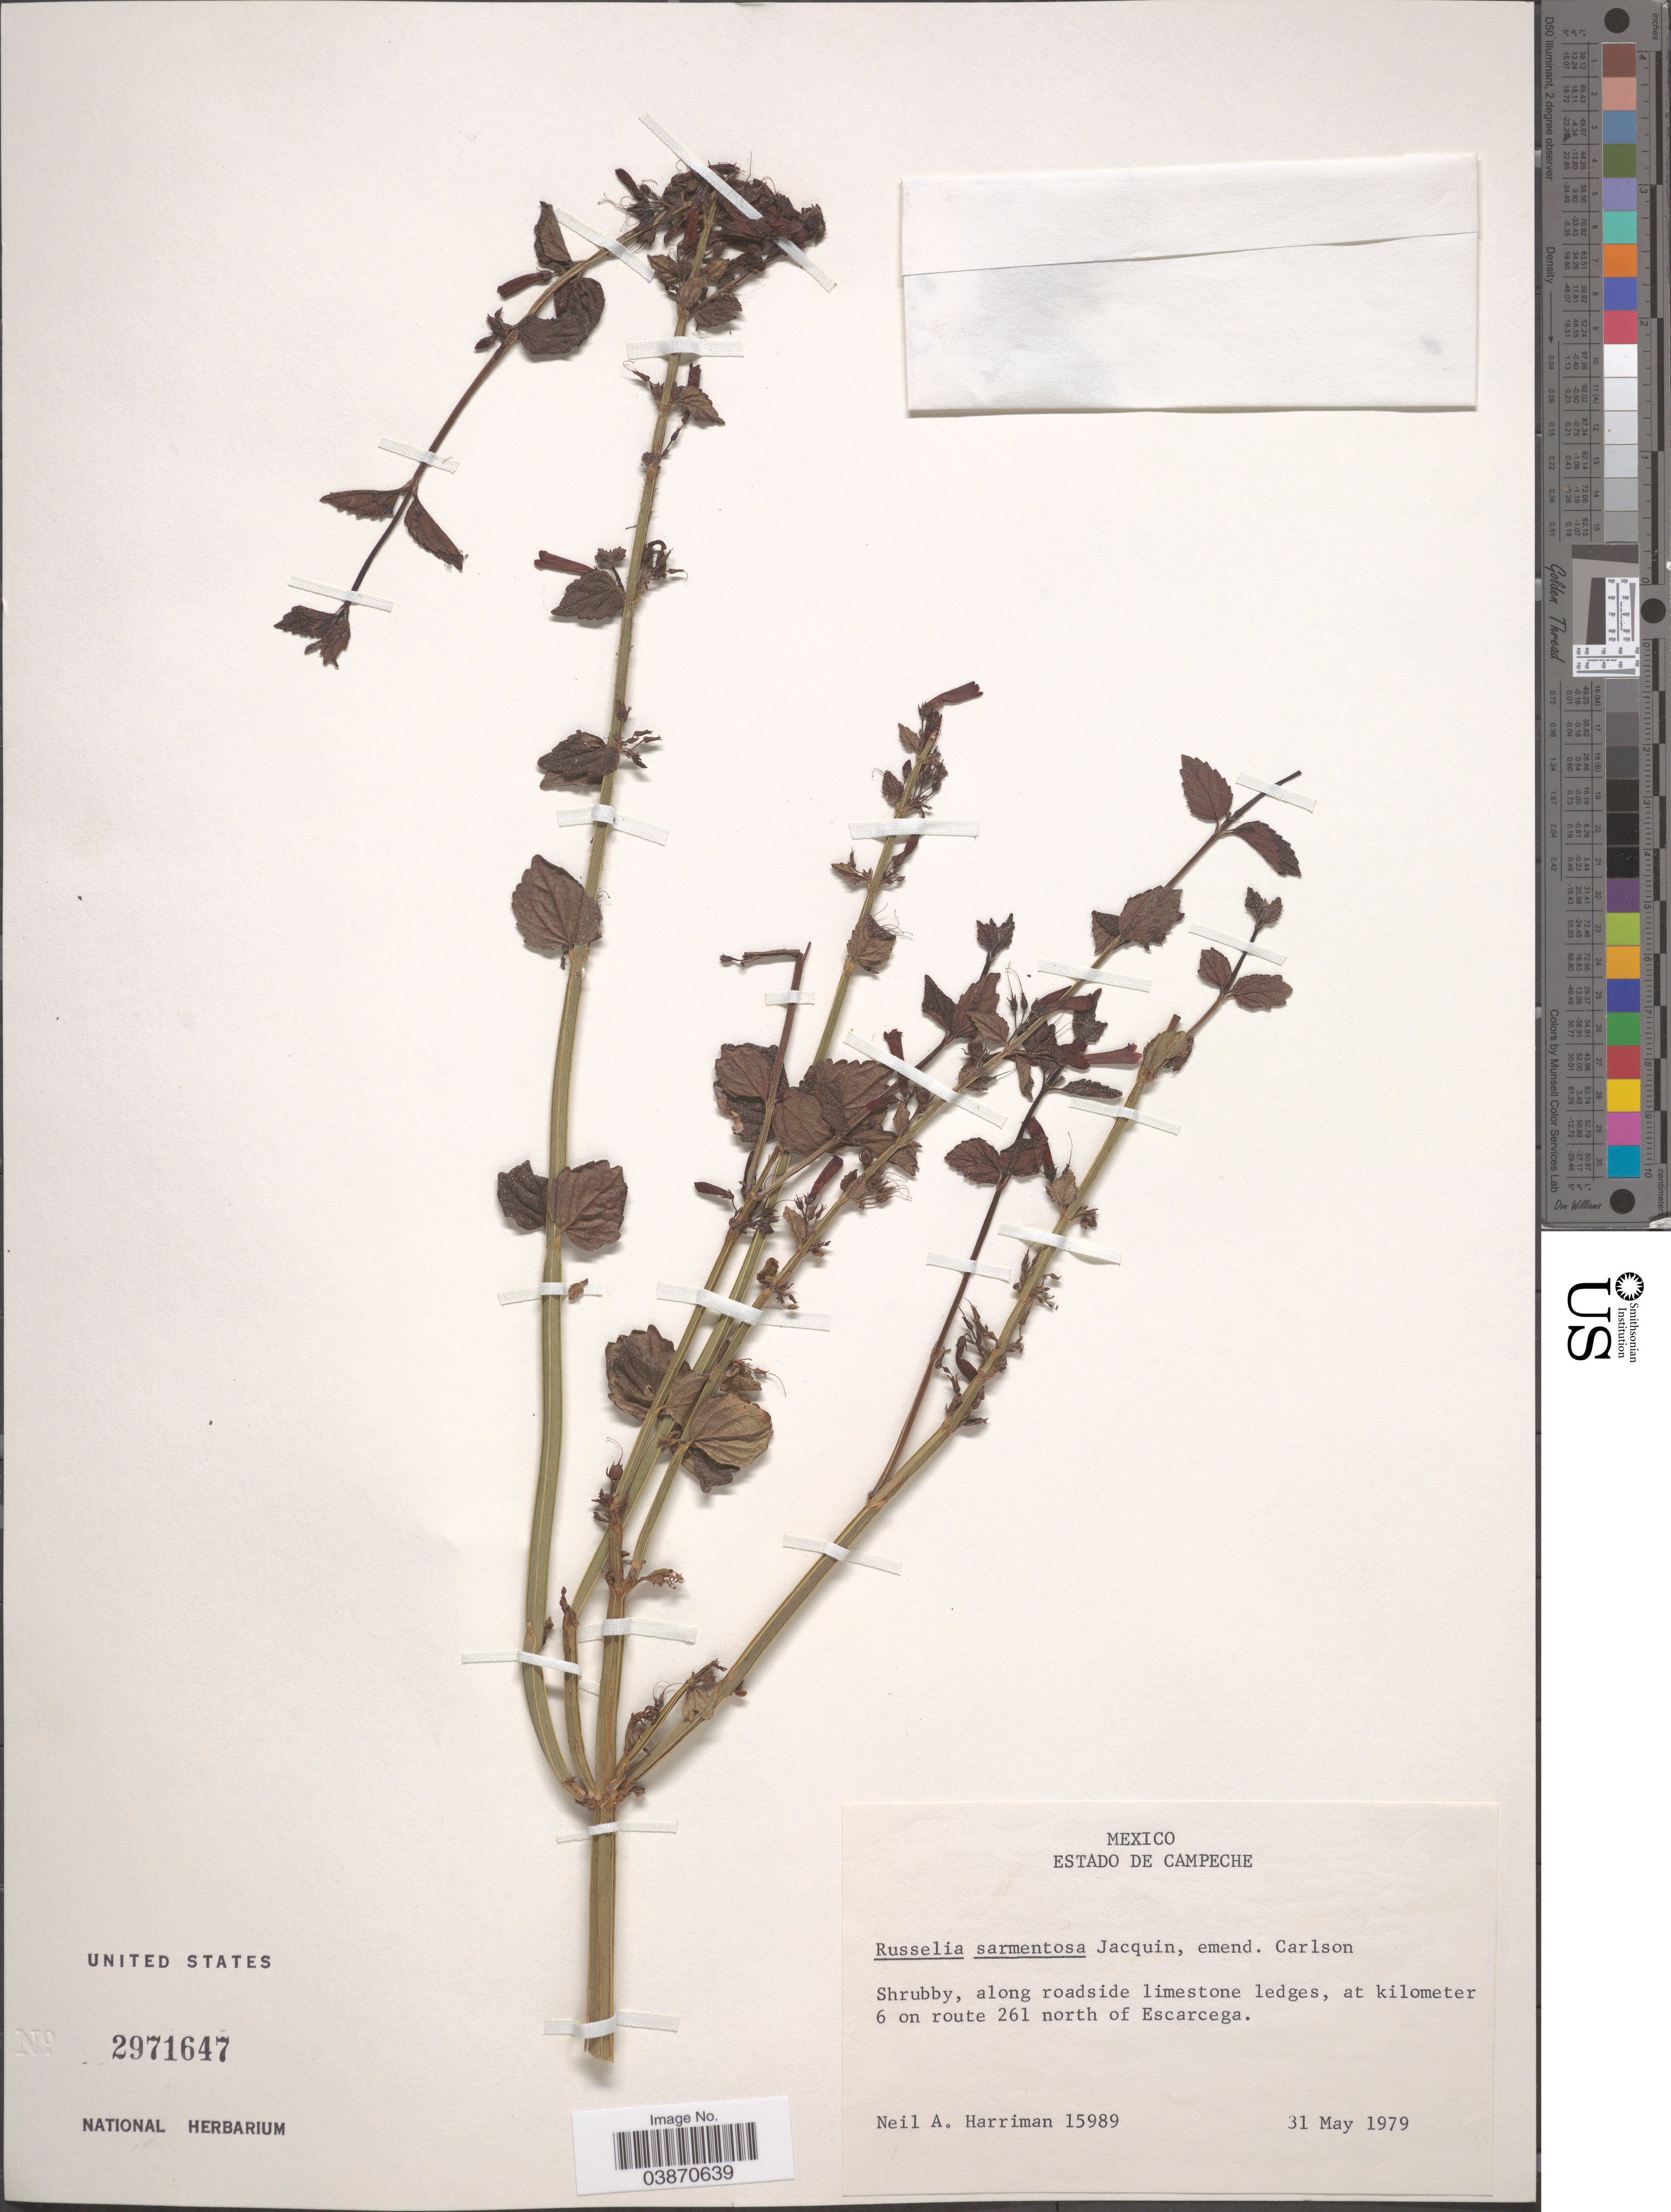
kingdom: Plantae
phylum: Tracheophyta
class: Magnoliopsida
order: Lamiales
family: Plantaginaceae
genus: Russelia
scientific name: Russelia sarmentosa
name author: Jacq.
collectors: N. A. Harriman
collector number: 15989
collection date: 1979-05-31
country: Mexico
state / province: Campeche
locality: Along roadside limestone ledges, at kilometer 6 on route 261 north of Escarcega.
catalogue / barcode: US 2971647